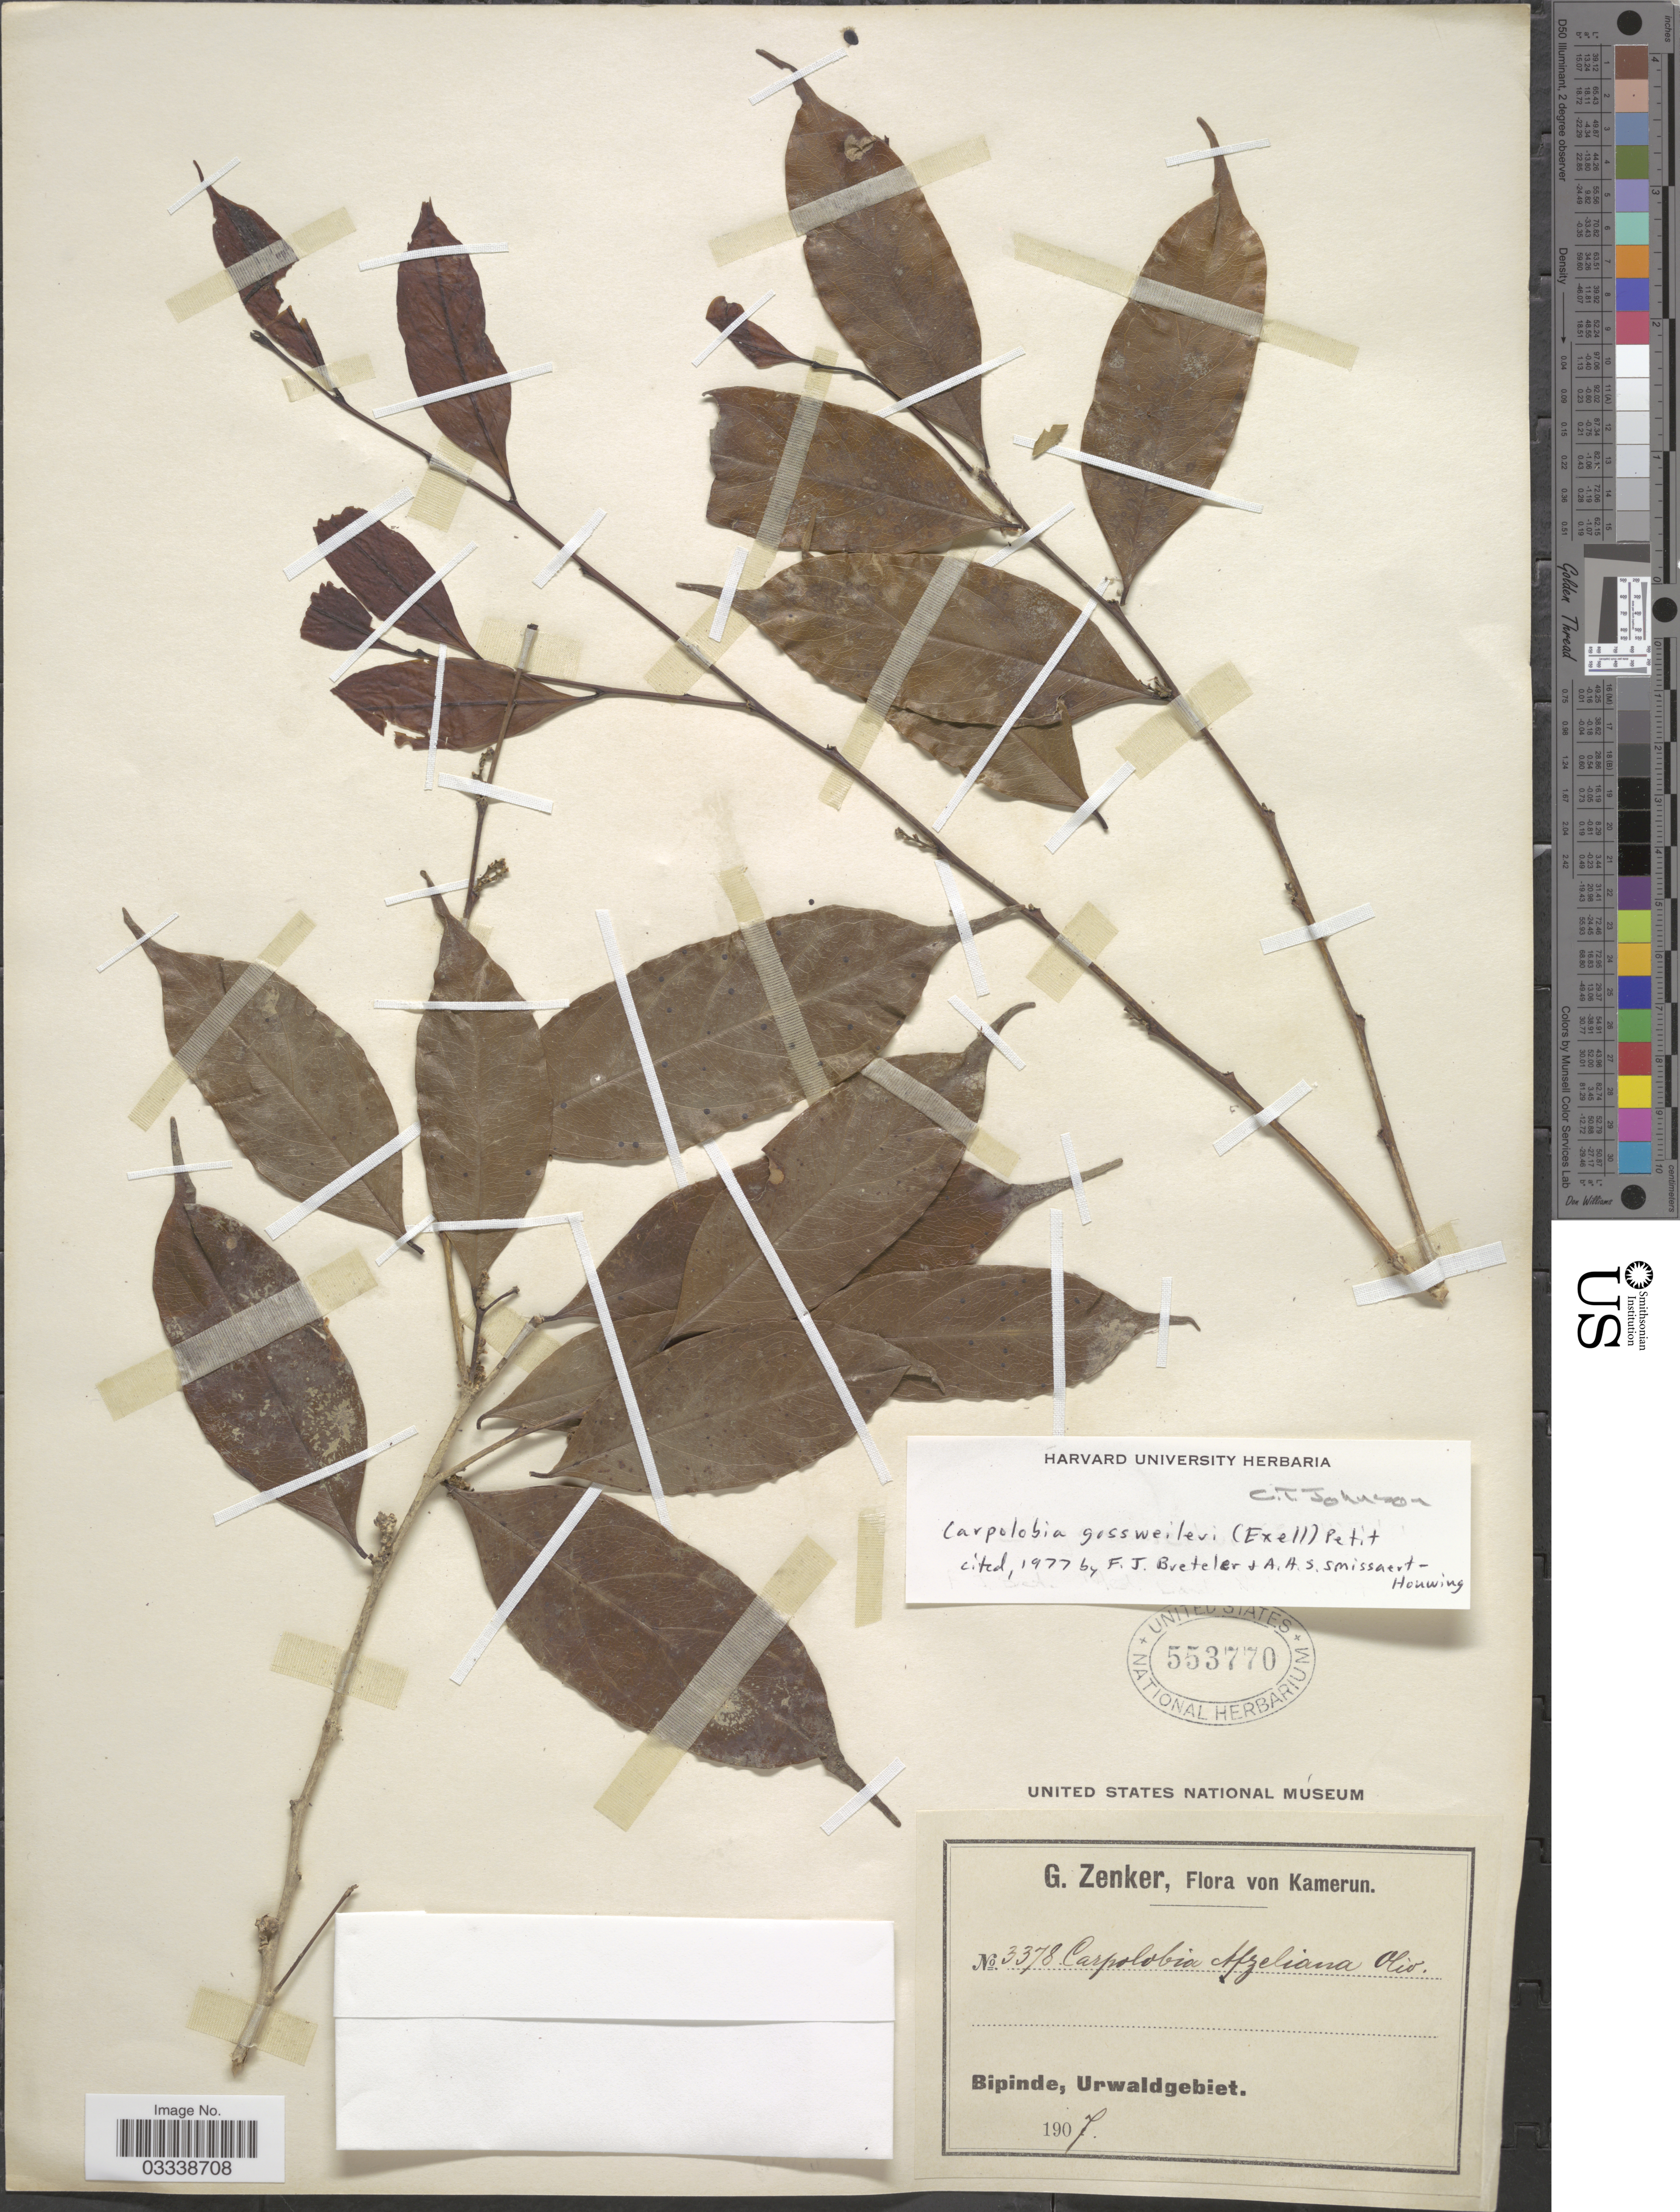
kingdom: Plantae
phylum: Tracheophyta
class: Magnoliopsida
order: Fabales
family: Polygalaceae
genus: Carpolobia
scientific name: Carpolobia gossweileri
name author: (Exell) E.M.A. Petit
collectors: G. A. Zenker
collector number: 3378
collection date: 1907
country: Cameroon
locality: Kamerun. Bipinde, Urwaldgebiet.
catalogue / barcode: US 553770